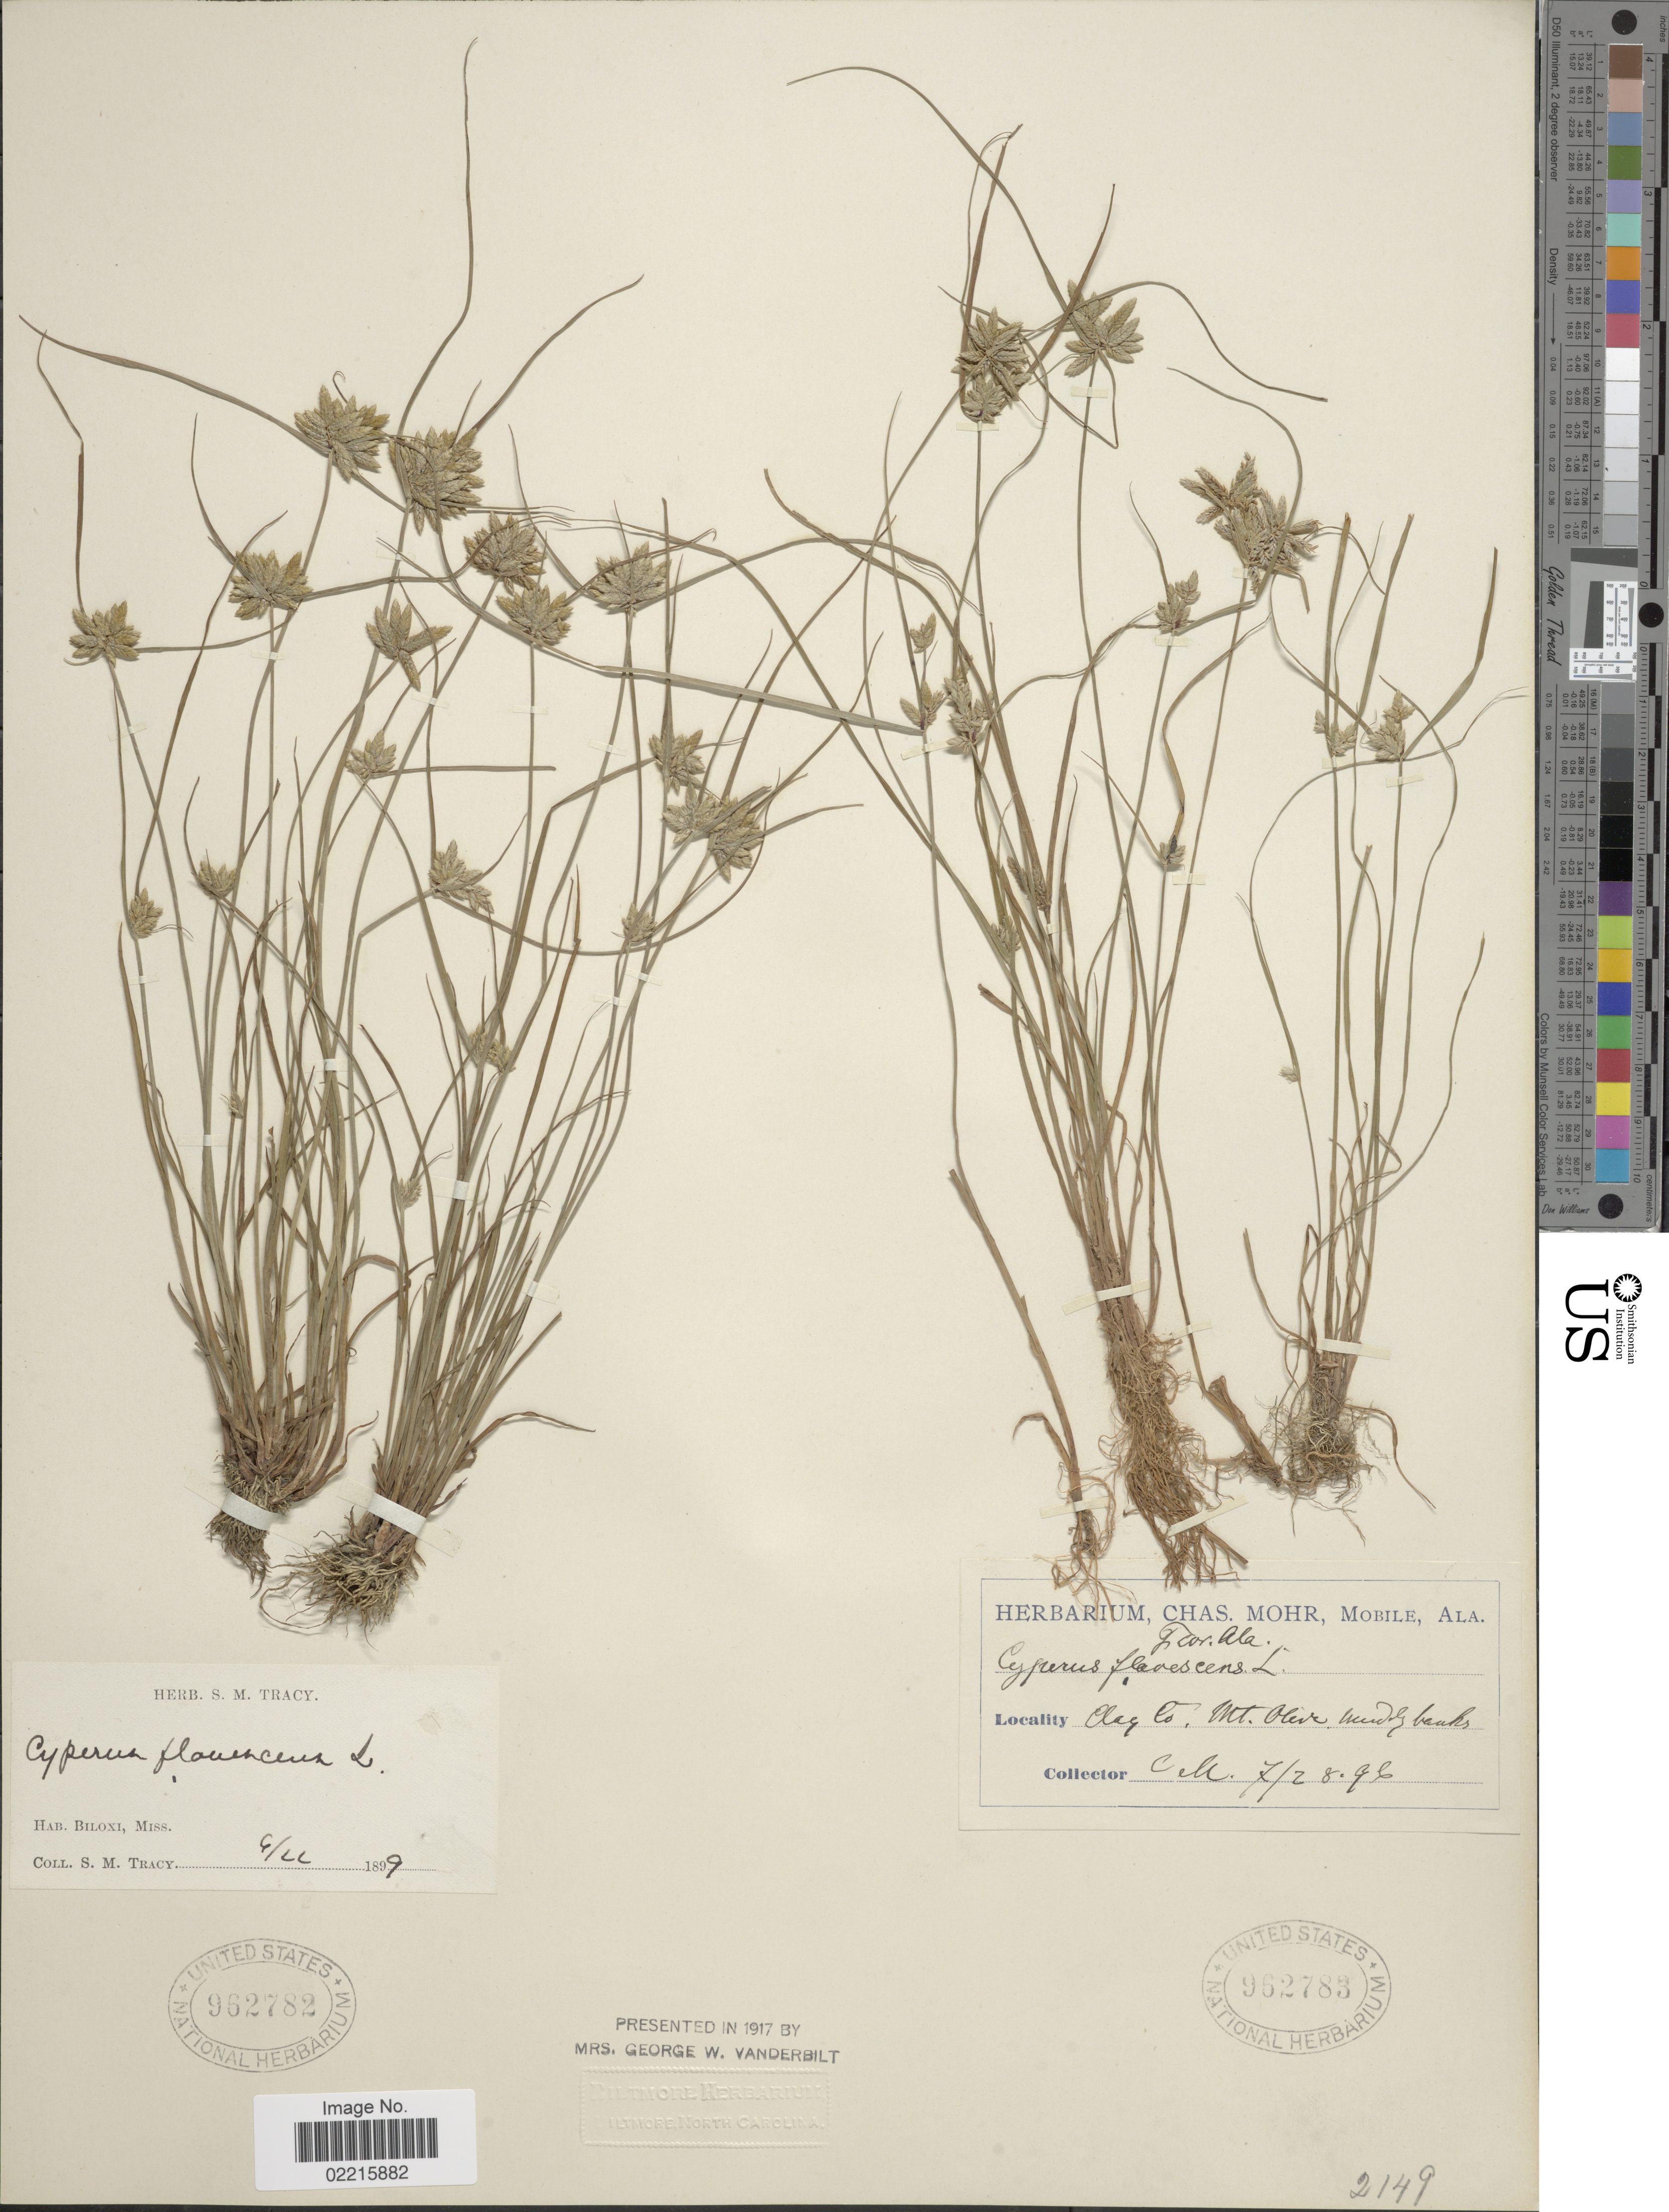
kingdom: Plantae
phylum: Tracheophyta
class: Liliopsida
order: Poales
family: Cyperaceae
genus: Cyperus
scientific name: Cyperus flavescens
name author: L.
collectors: S. M. Tracy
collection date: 1899-06-22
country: United States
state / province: Mississippi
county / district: Harrison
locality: Biloxi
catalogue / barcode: US 962782